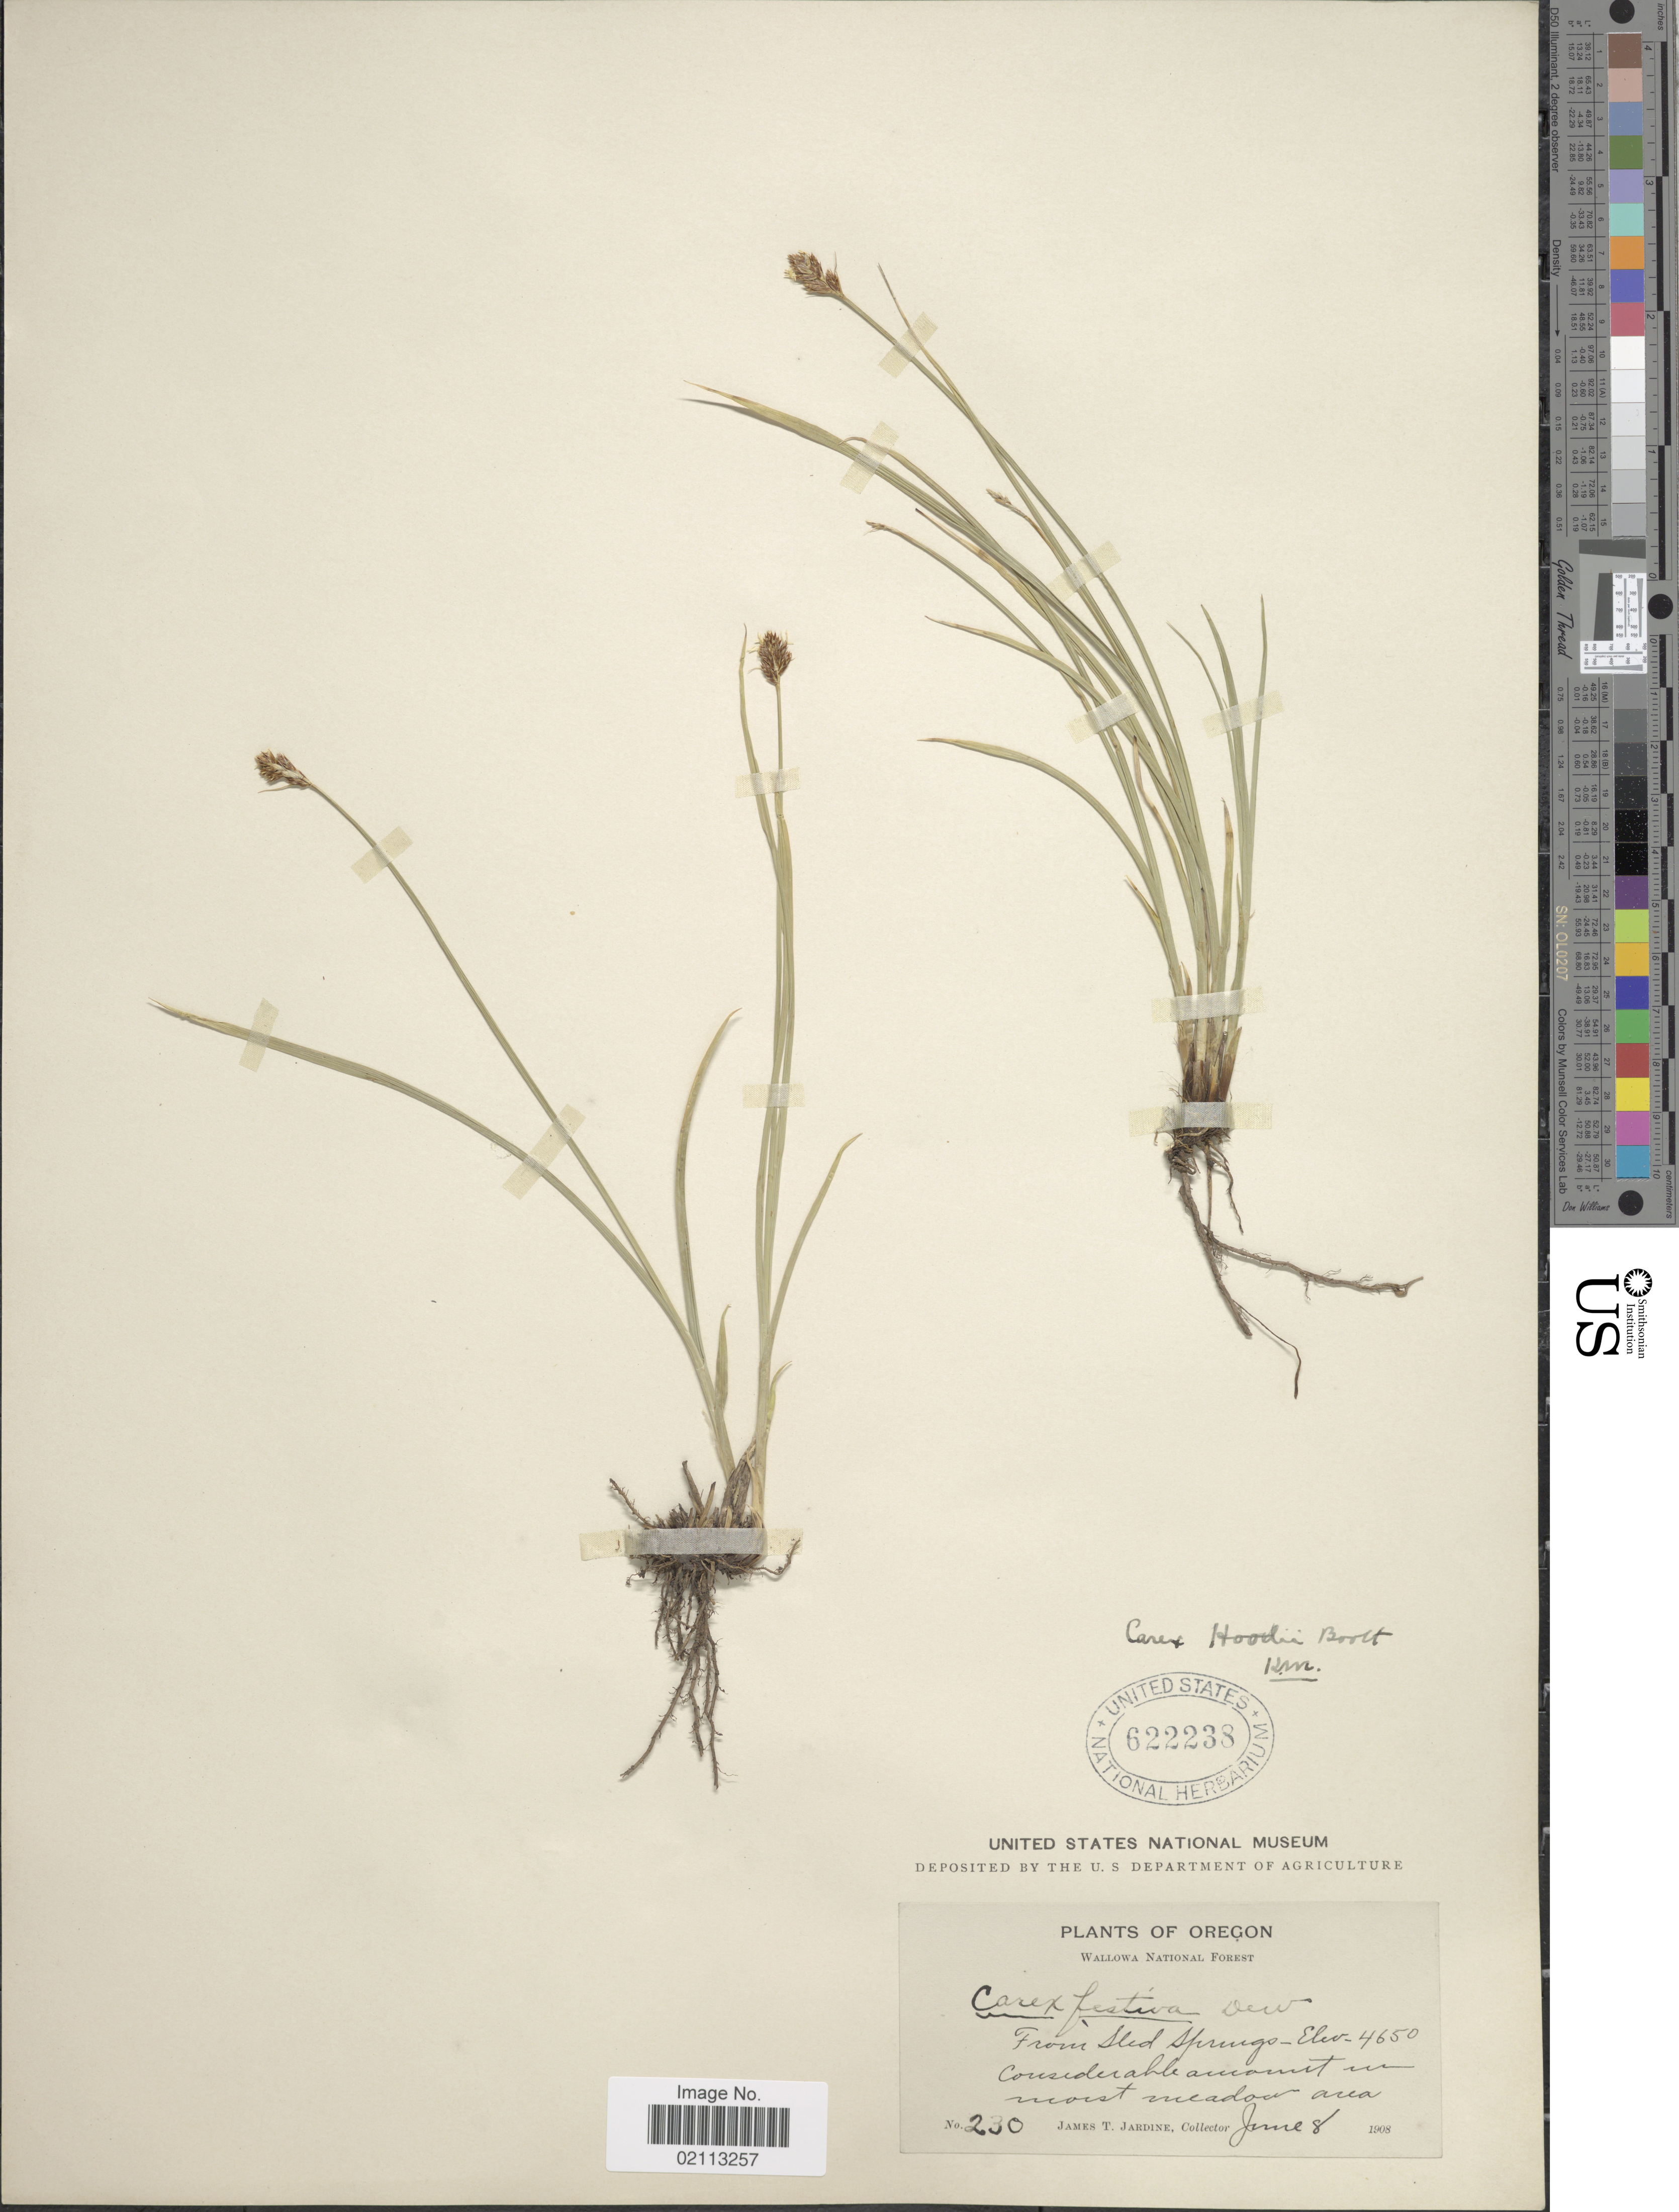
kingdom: Plantae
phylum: Tracheophyta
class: Liliopsida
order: Poales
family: Cyperaceae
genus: Carex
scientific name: Carex hoodii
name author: Boott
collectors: J. T. Jardine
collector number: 230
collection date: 1908-06-08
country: United States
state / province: Oregon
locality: From Sled Springs